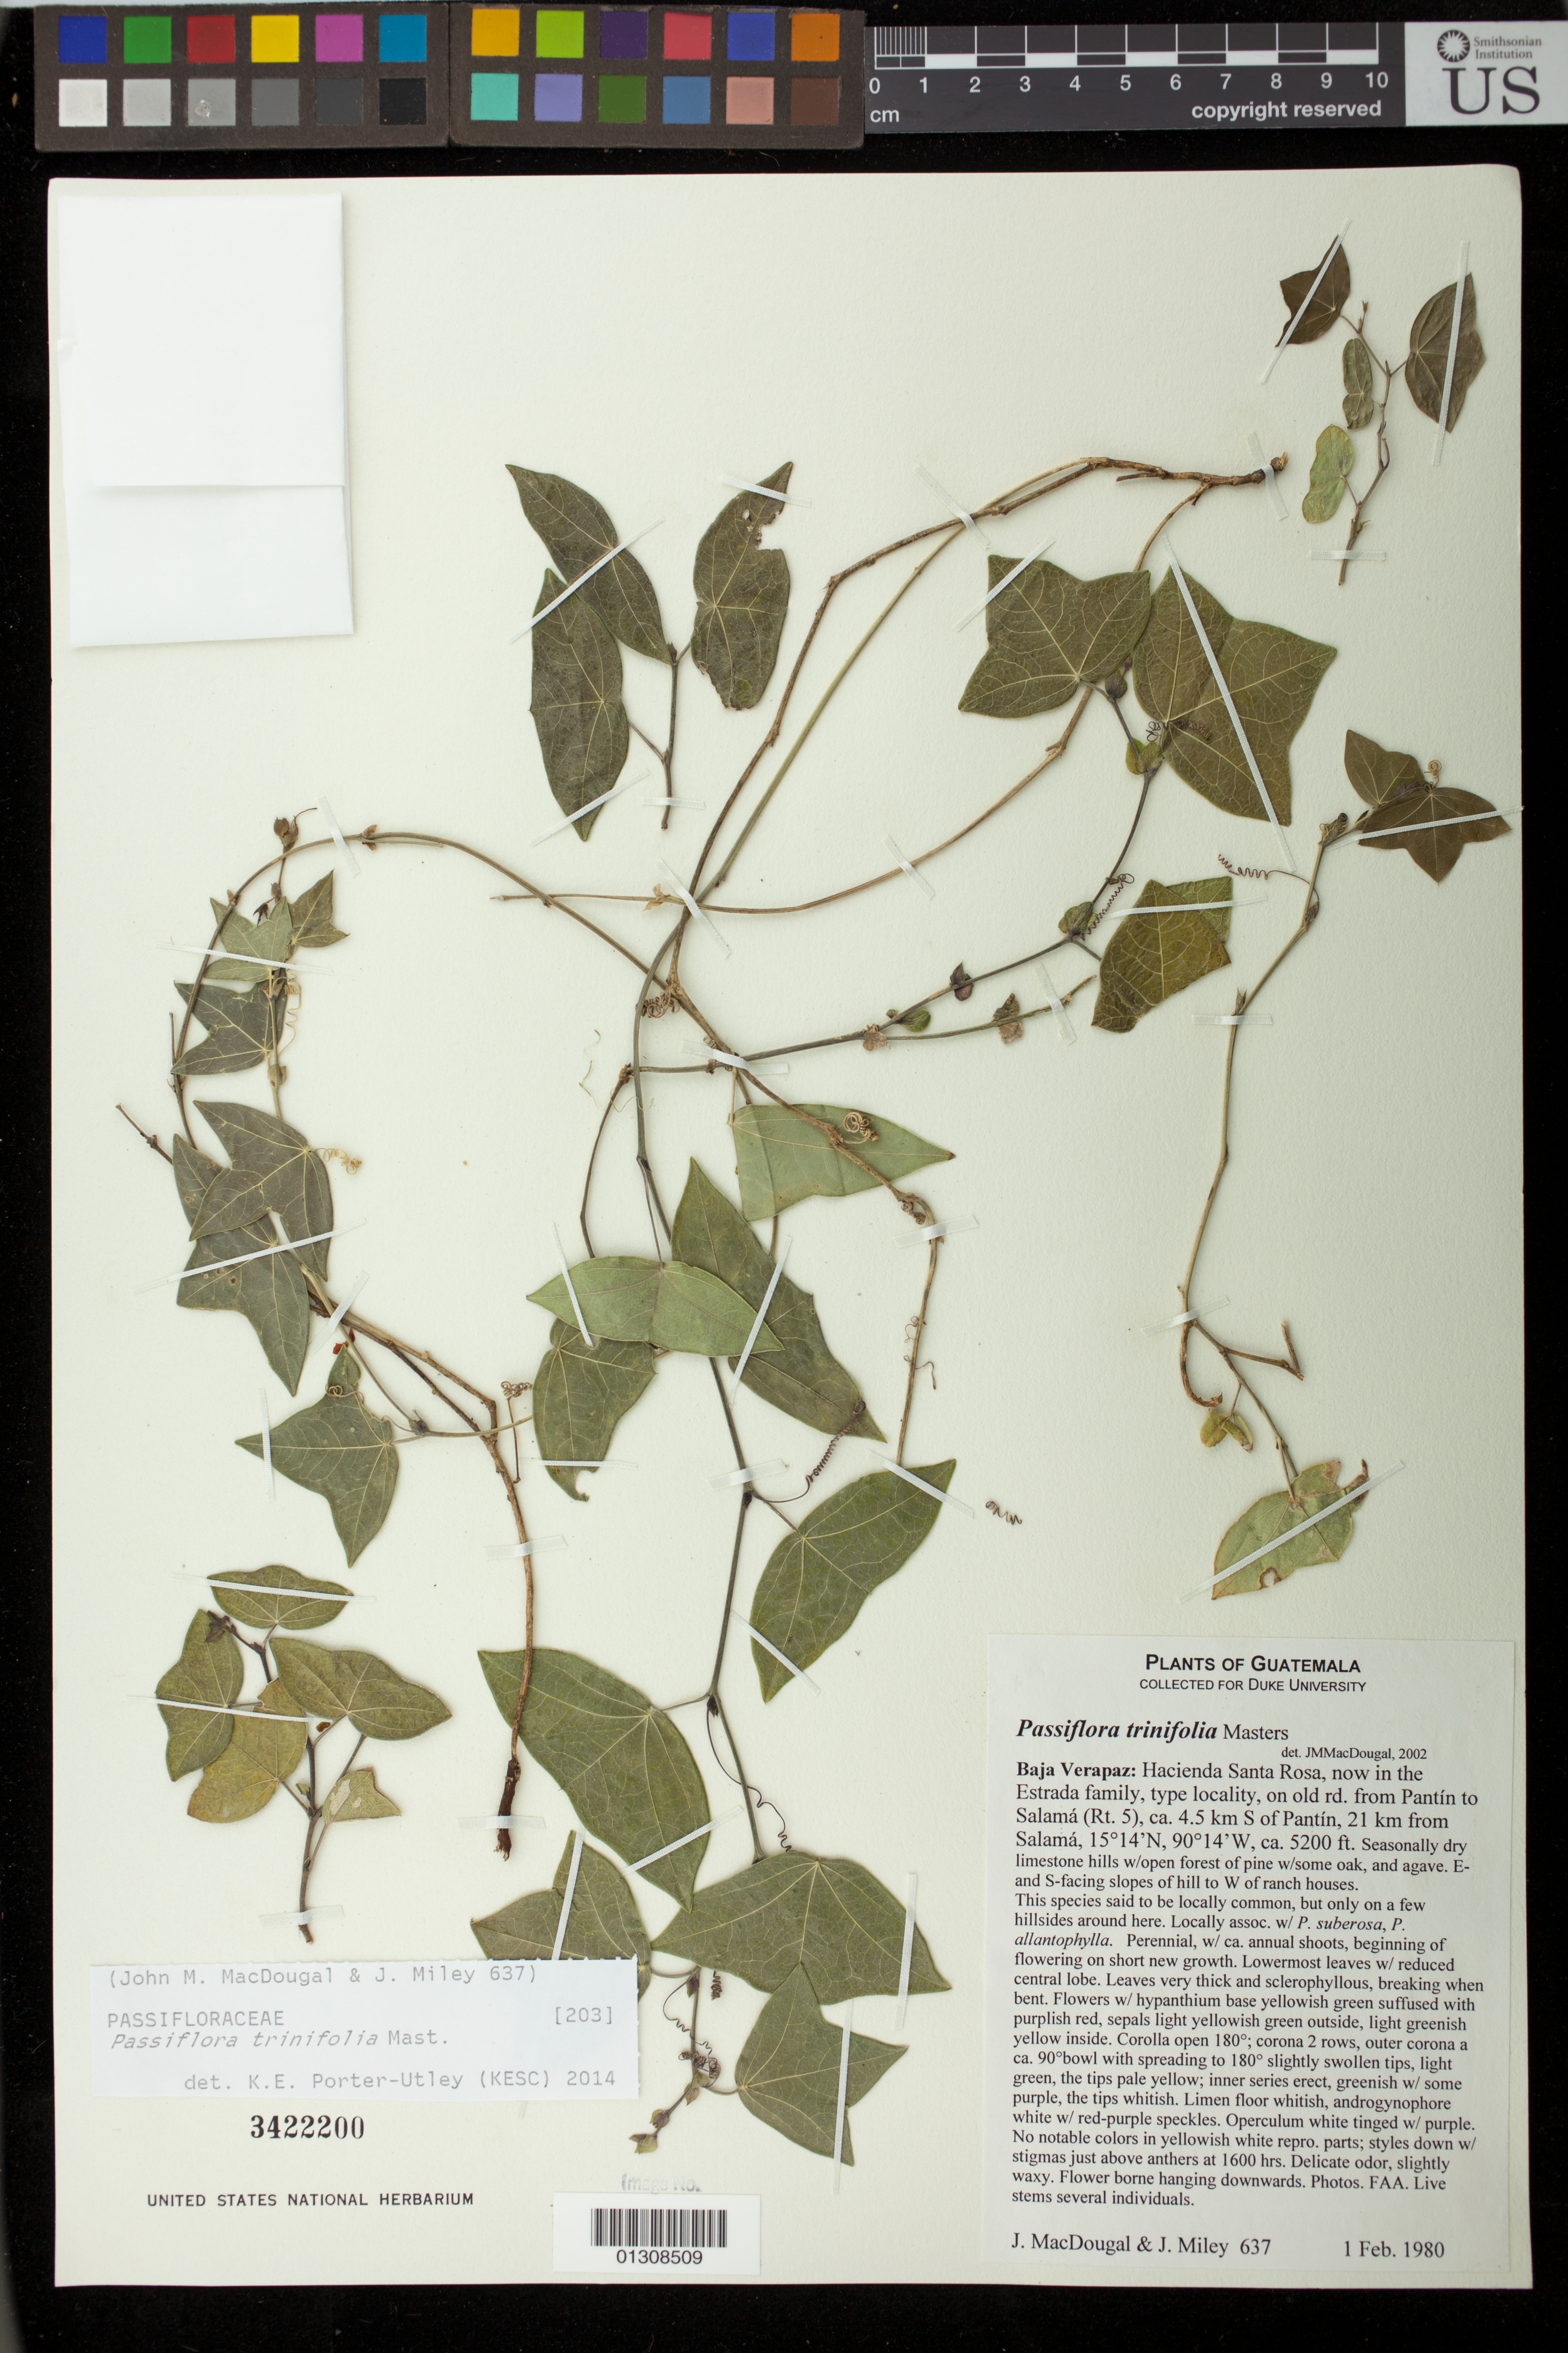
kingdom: Plantae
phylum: Tracheophyta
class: Magnoliopsida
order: Malpighiales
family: Passifloraceae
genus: Passiflora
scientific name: Passiflora trinifolia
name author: Mast.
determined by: Porter-Utley, K. E.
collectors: J. M. MacDougal & J. Miley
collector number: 637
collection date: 1980-02-01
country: Guatemala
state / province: Baja Verapaz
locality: Hacienda Santa Rosa, on old rd. from Pantin to Salama, Rt. 5, ca. 4.5 km S. of Pantin, 21 km from Salama.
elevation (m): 1585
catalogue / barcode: US 3422200